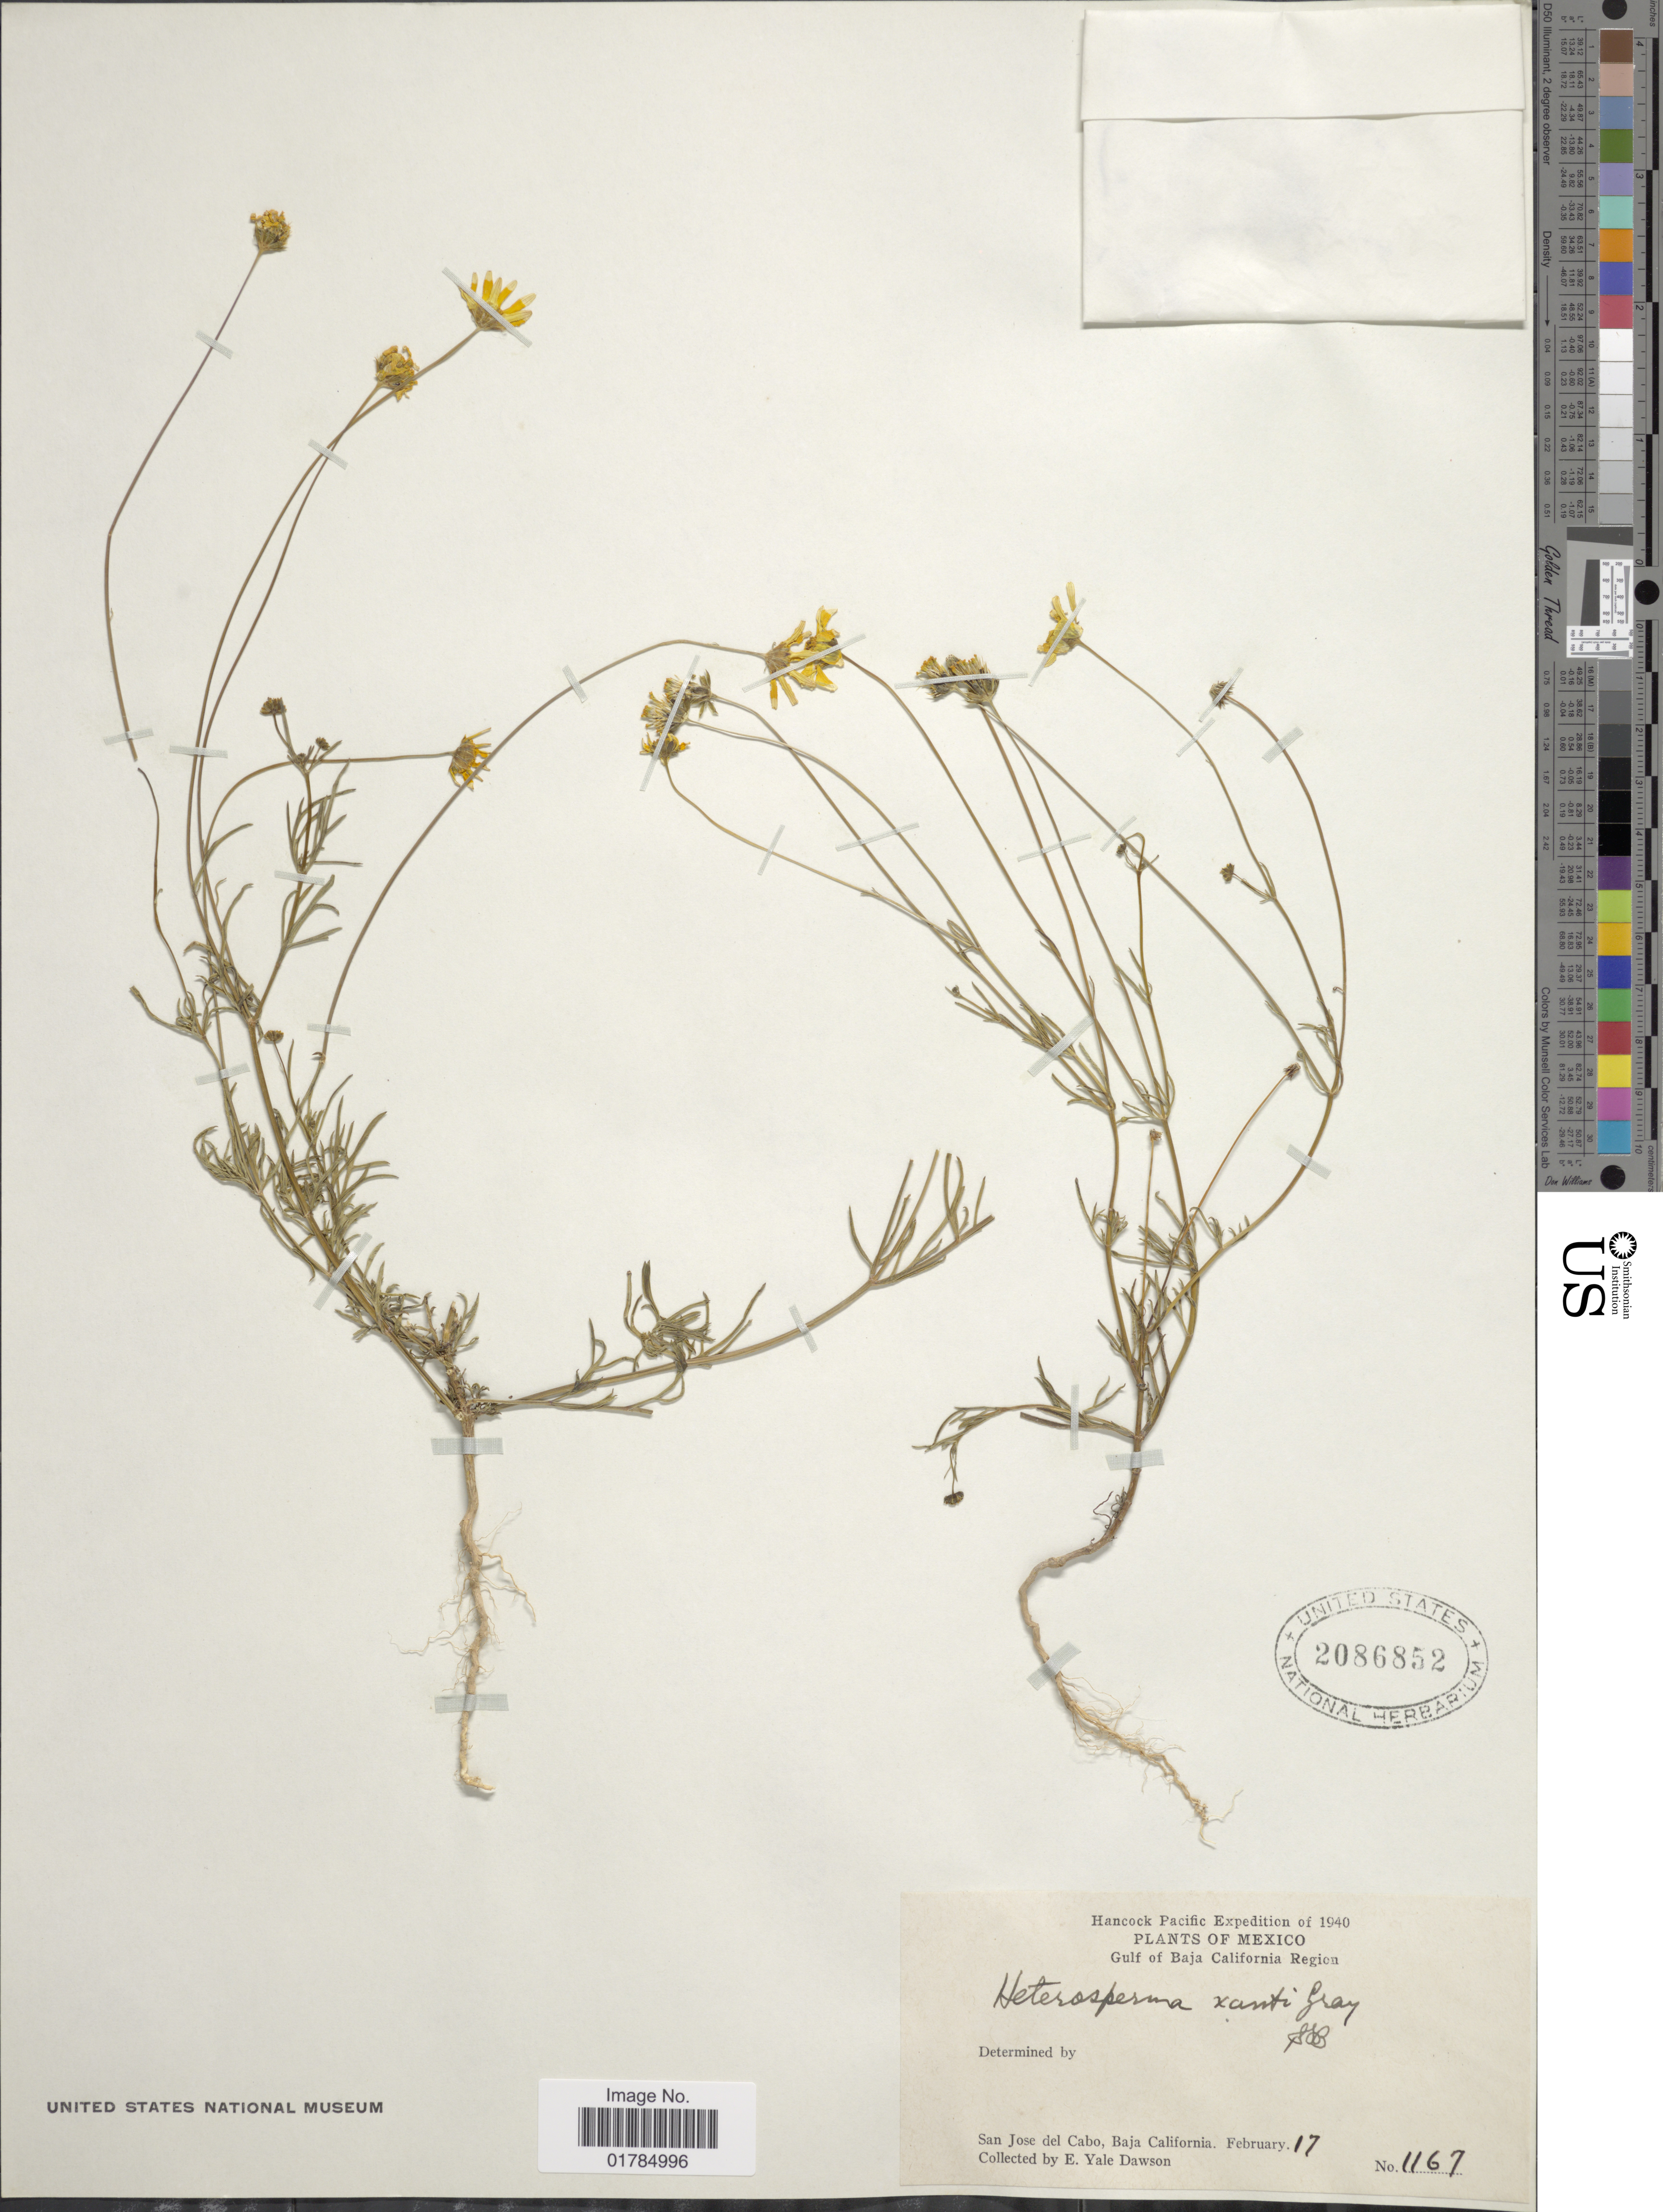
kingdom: Plantae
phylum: Tracheophyta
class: Magnoliopsida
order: Asterales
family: Asteraceae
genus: Heterosperma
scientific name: Heterosperma xanti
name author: Sherff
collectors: N. Yensen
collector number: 1167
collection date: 1940-02-17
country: Mexico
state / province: Baja California Sur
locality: San Jose del Cabo, Baja California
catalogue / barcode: US 2086852